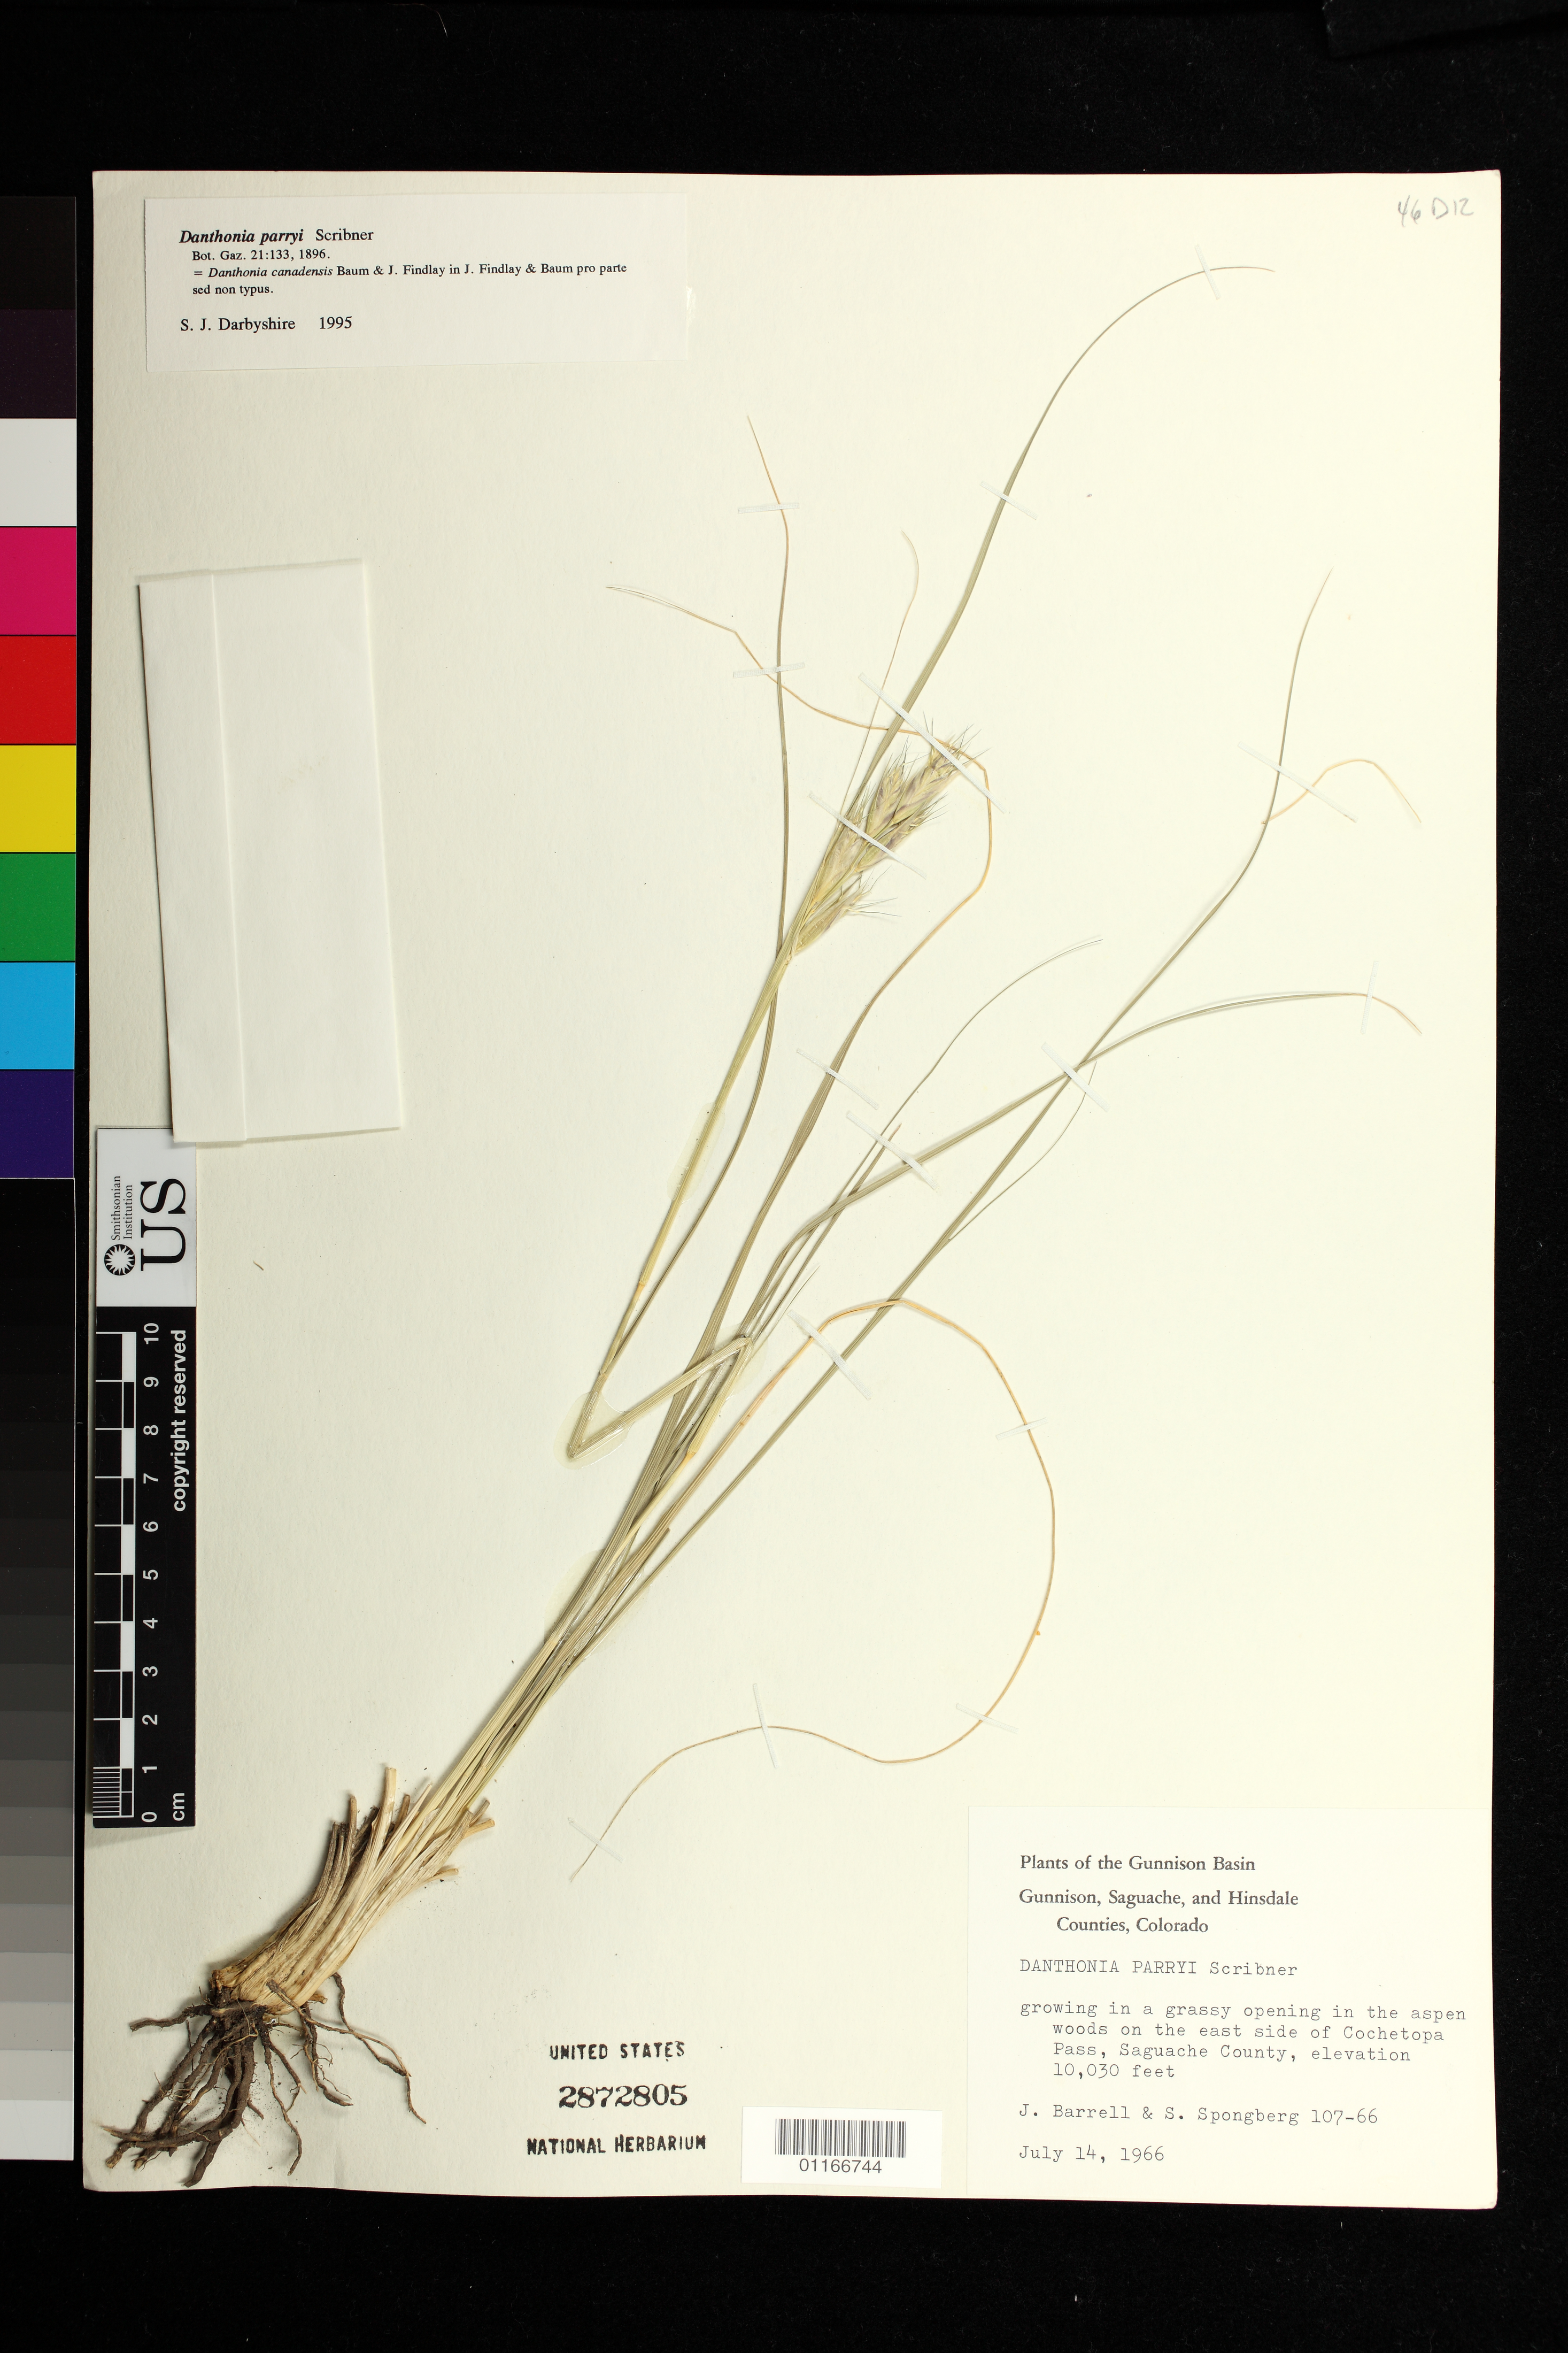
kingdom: Plantae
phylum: Tracheophyta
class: Liliopsida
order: Poales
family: Poaceae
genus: Danthonia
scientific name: Danthonia parryi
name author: Scribn.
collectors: J. Barrell & S. A.Spongberg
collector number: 107-66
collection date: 1966-07-14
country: United States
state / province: Colorado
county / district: Sagauche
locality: Growing in a grassy opening in the aspen woods on the east side of Cochetopa Pass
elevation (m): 3057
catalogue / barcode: US 2872805